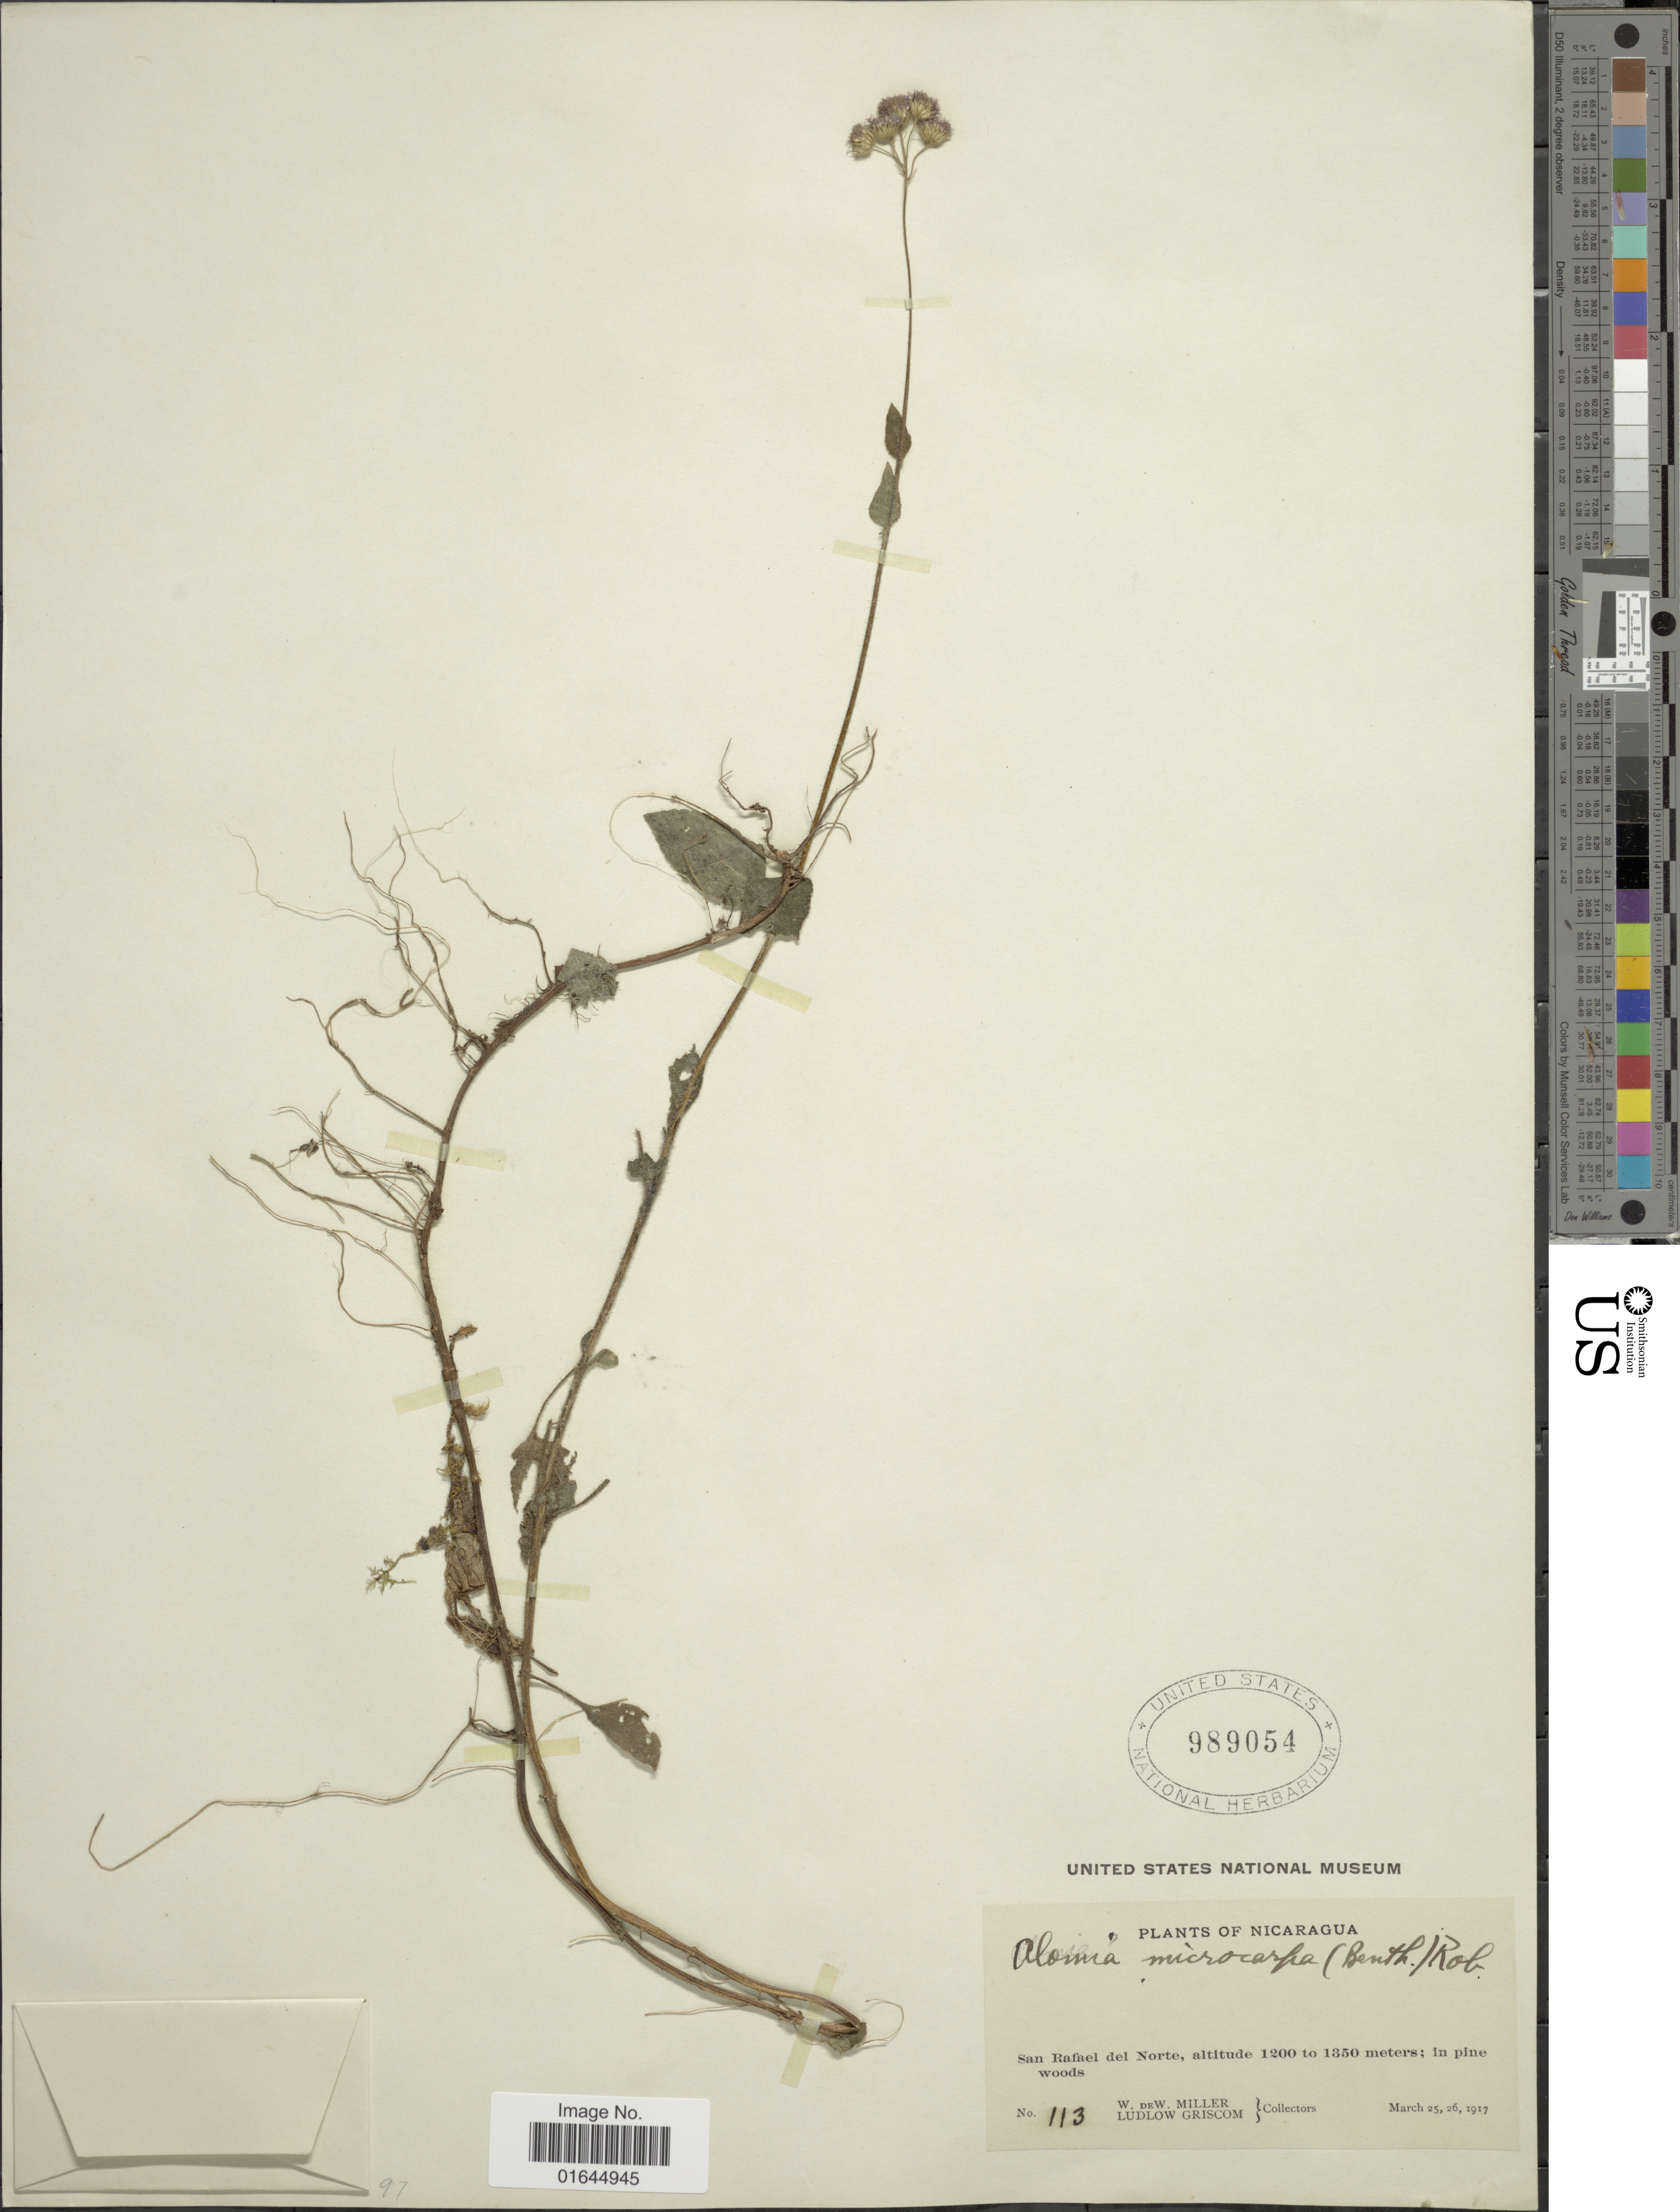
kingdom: Plantae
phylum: Tracheophyta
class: Magnoliopsida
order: Asterales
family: Asteraceae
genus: Ageratum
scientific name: Ageratum microcarpum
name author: (Benth. ex Oerst.) Hemsl.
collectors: W. D. Miller & L. Griscom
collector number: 113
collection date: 1917-03-25/1917-03-26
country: Nicaragua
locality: San Rafael el Norte.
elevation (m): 1200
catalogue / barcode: US 989054